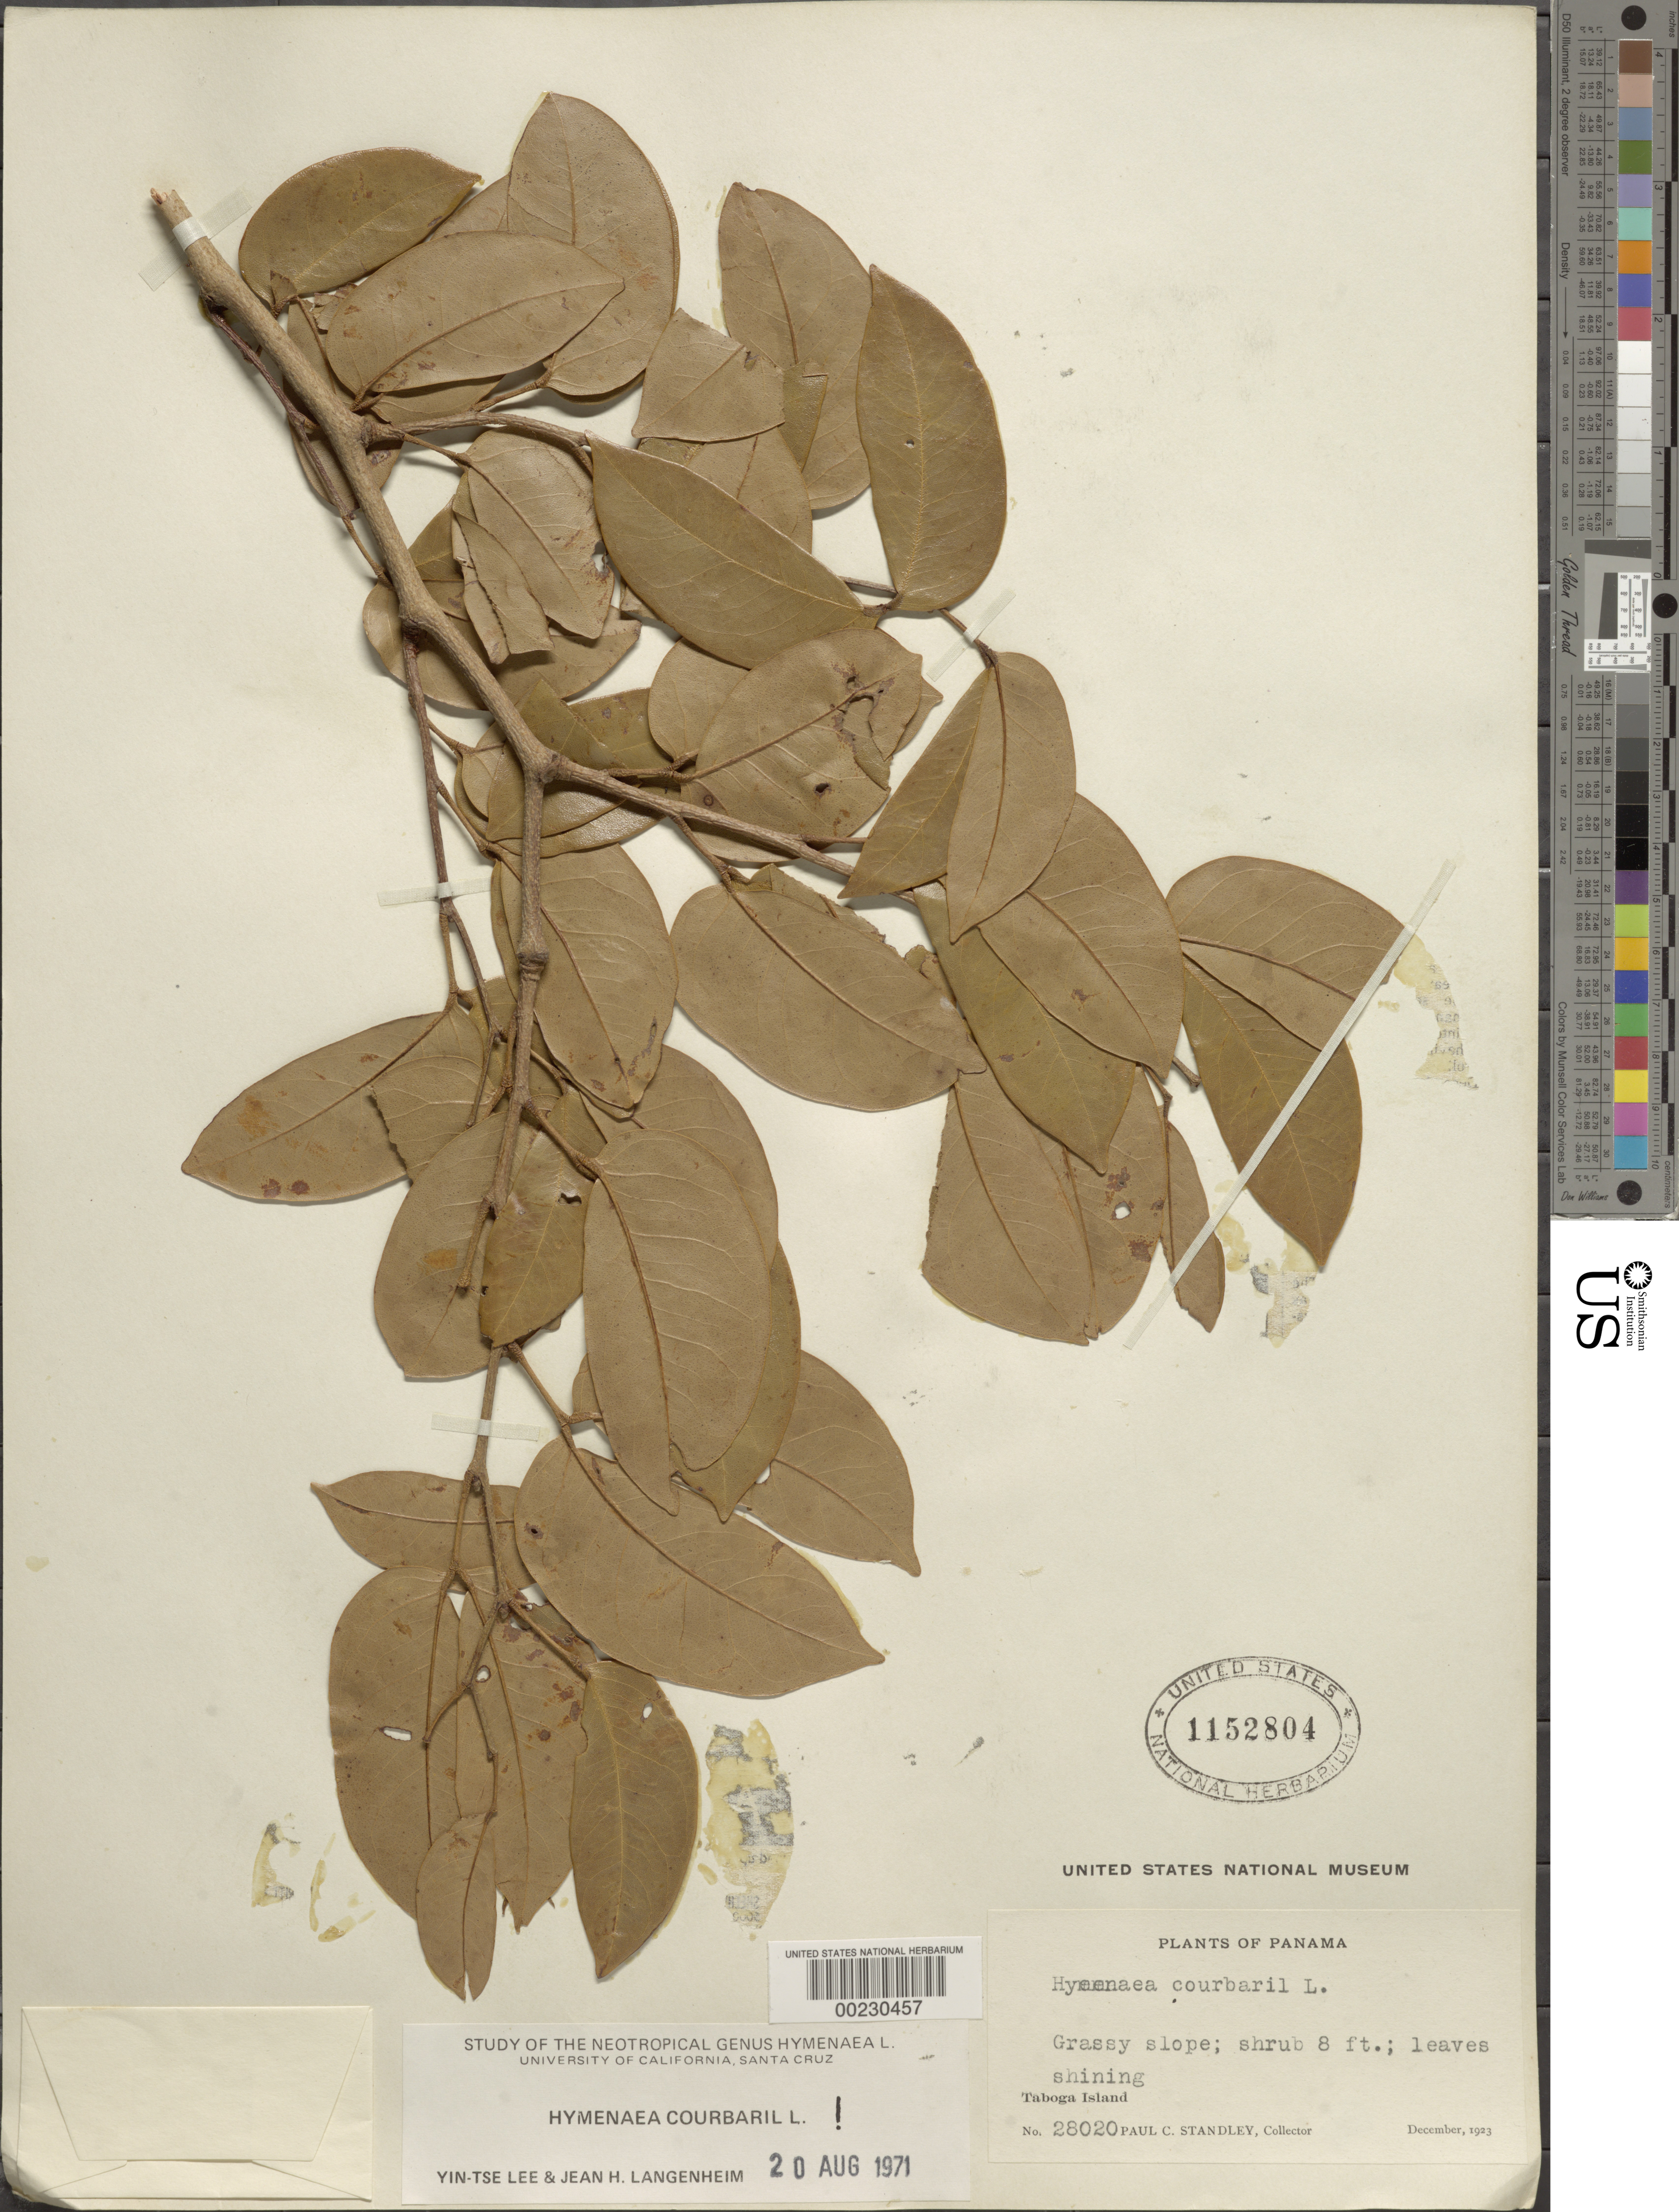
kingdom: Plantae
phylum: Tracheophyta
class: Magnoliopsida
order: Fabales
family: Fabaceae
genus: Hymenaea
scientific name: Hymenaea courbaril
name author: L.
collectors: P. C. Standley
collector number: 28020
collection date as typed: Dec 1923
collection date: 1923-12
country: Panama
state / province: Panamá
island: Taboga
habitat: Grassy slope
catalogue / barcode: US 1152804